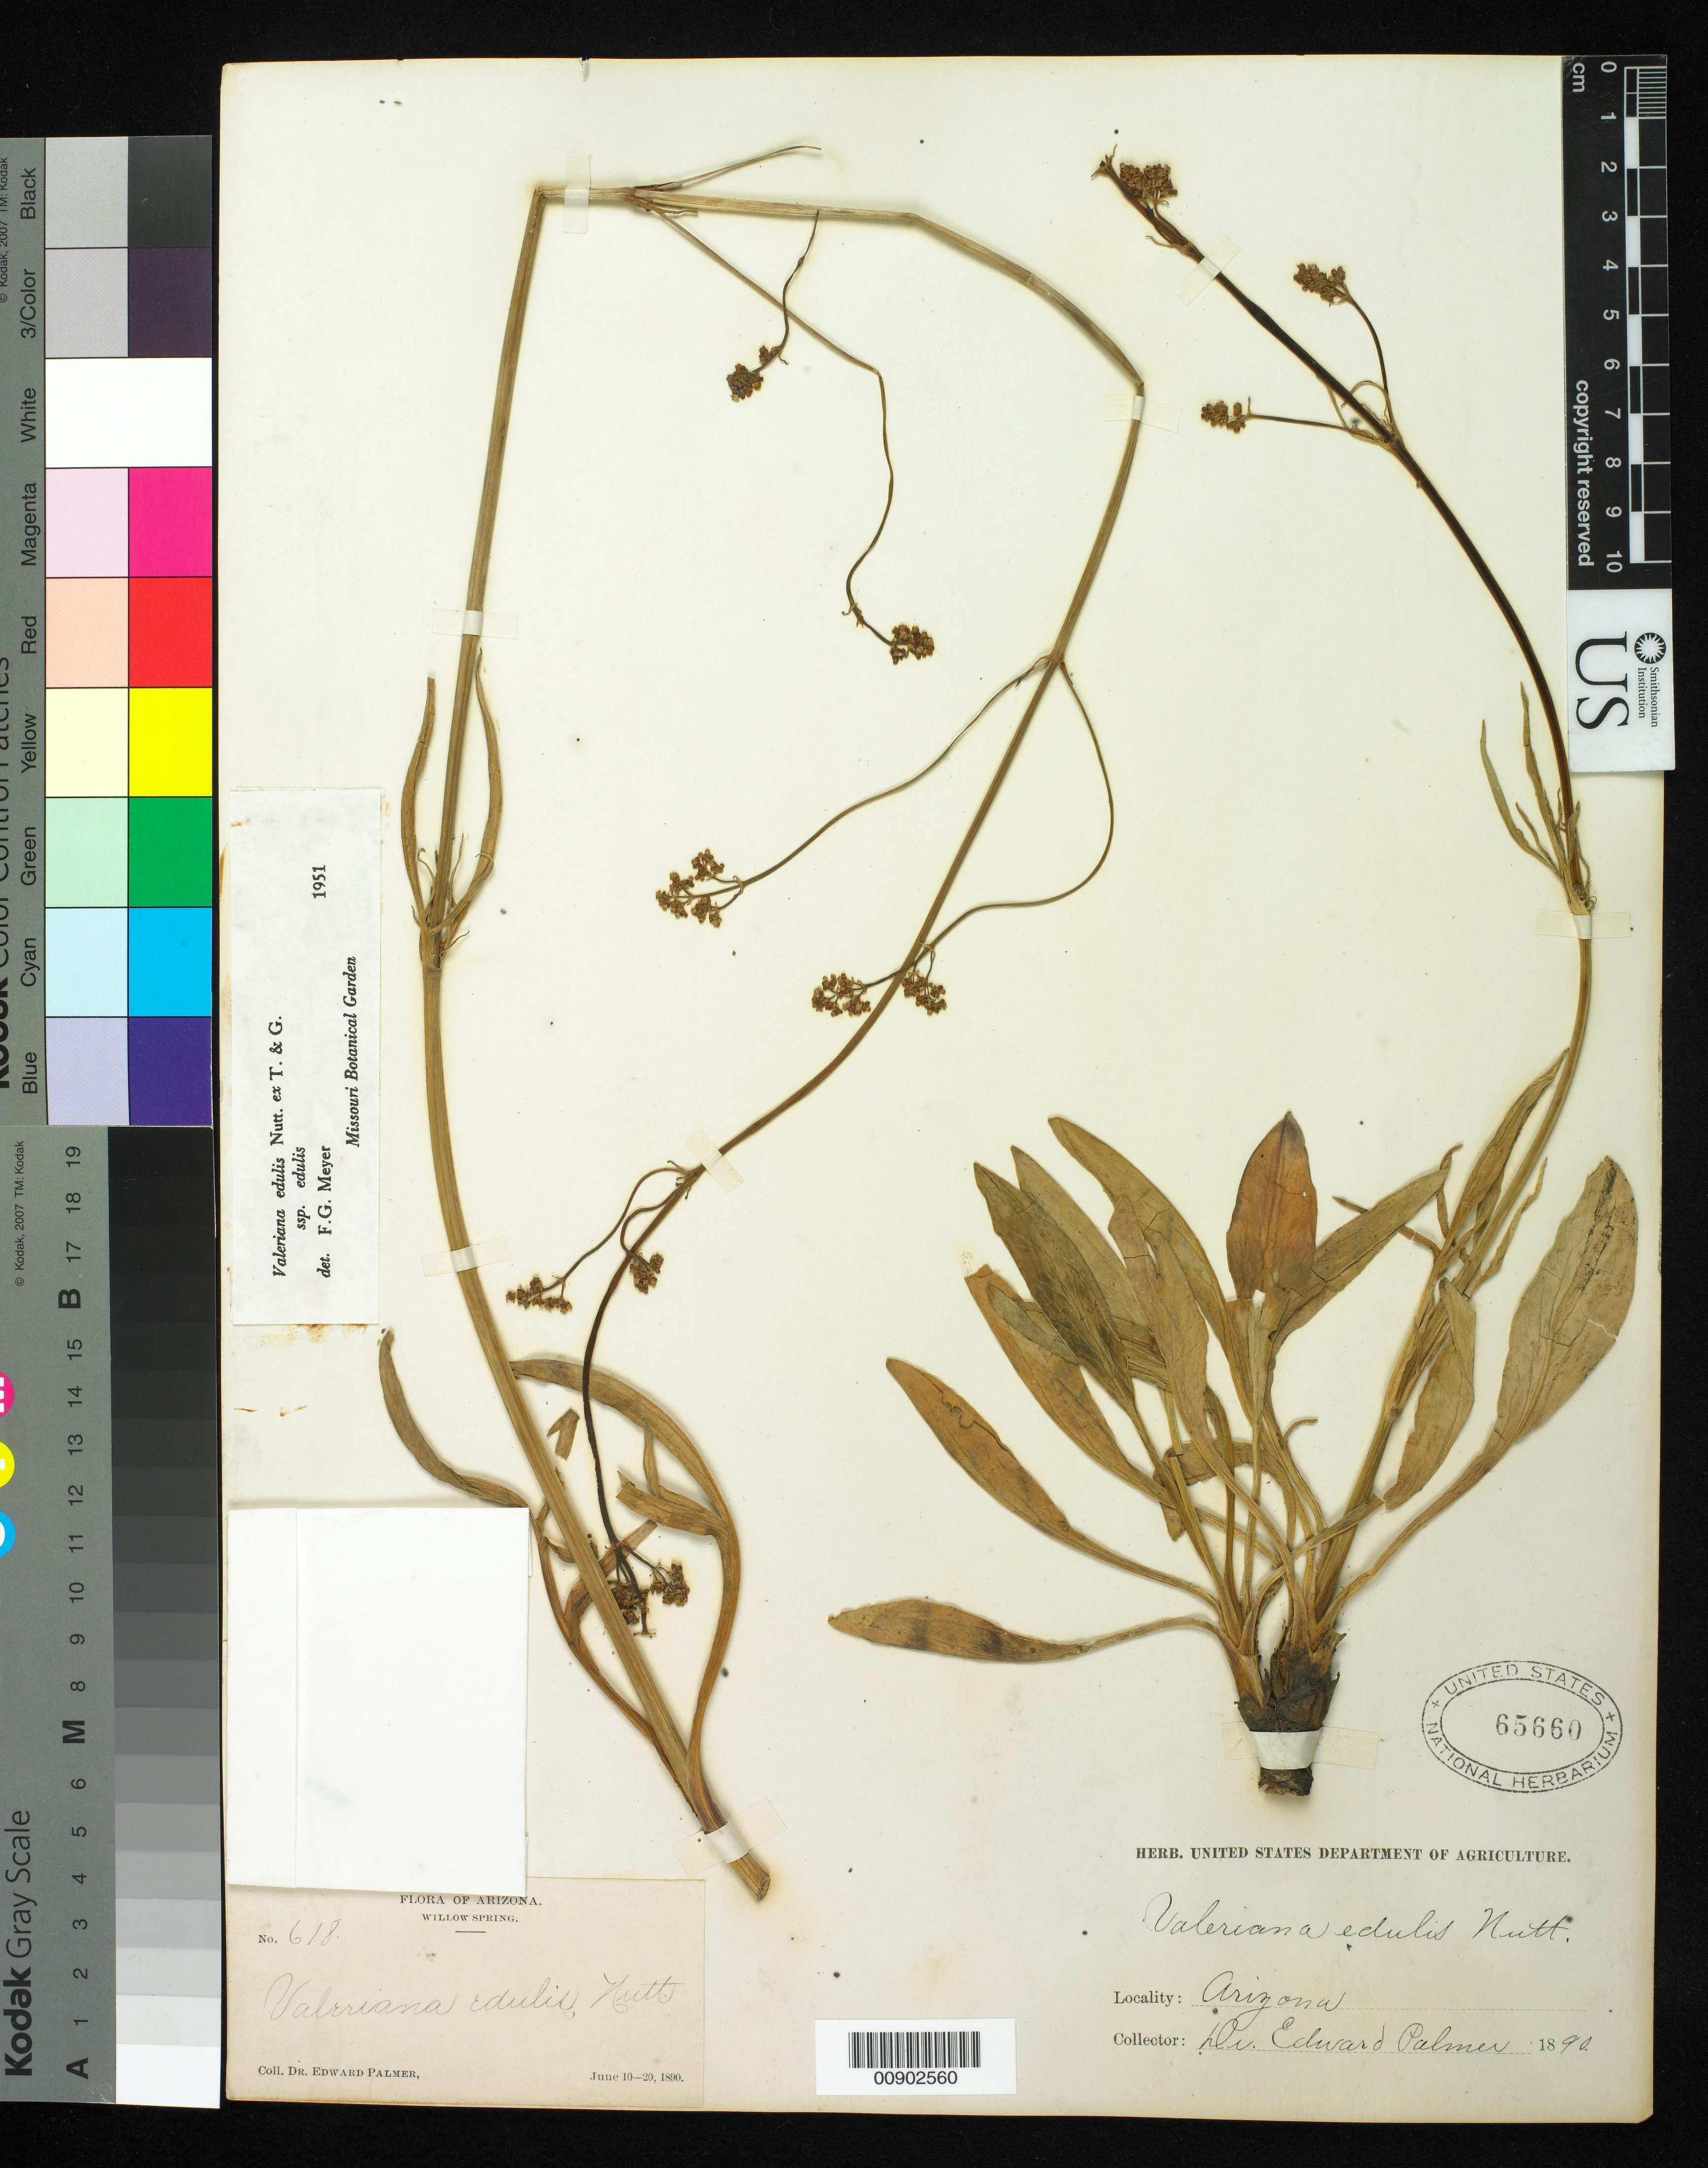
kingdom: Plantae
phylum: Tracheophyta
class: Magnoliopsida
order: Dipsacales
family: Caprifoliaceae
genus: Valeriana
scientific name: Valeriana edulis subsp. edulis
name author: Nutt.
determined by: Meyer, F. G.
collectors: E. Palmer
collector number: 618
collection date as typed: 10 Jun 1890 to 20 Jun 1890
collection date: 1890-06-10/1890-06-20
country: United States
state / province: Arizona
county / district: Coconino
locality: Willow Spring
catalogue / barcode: US 65660